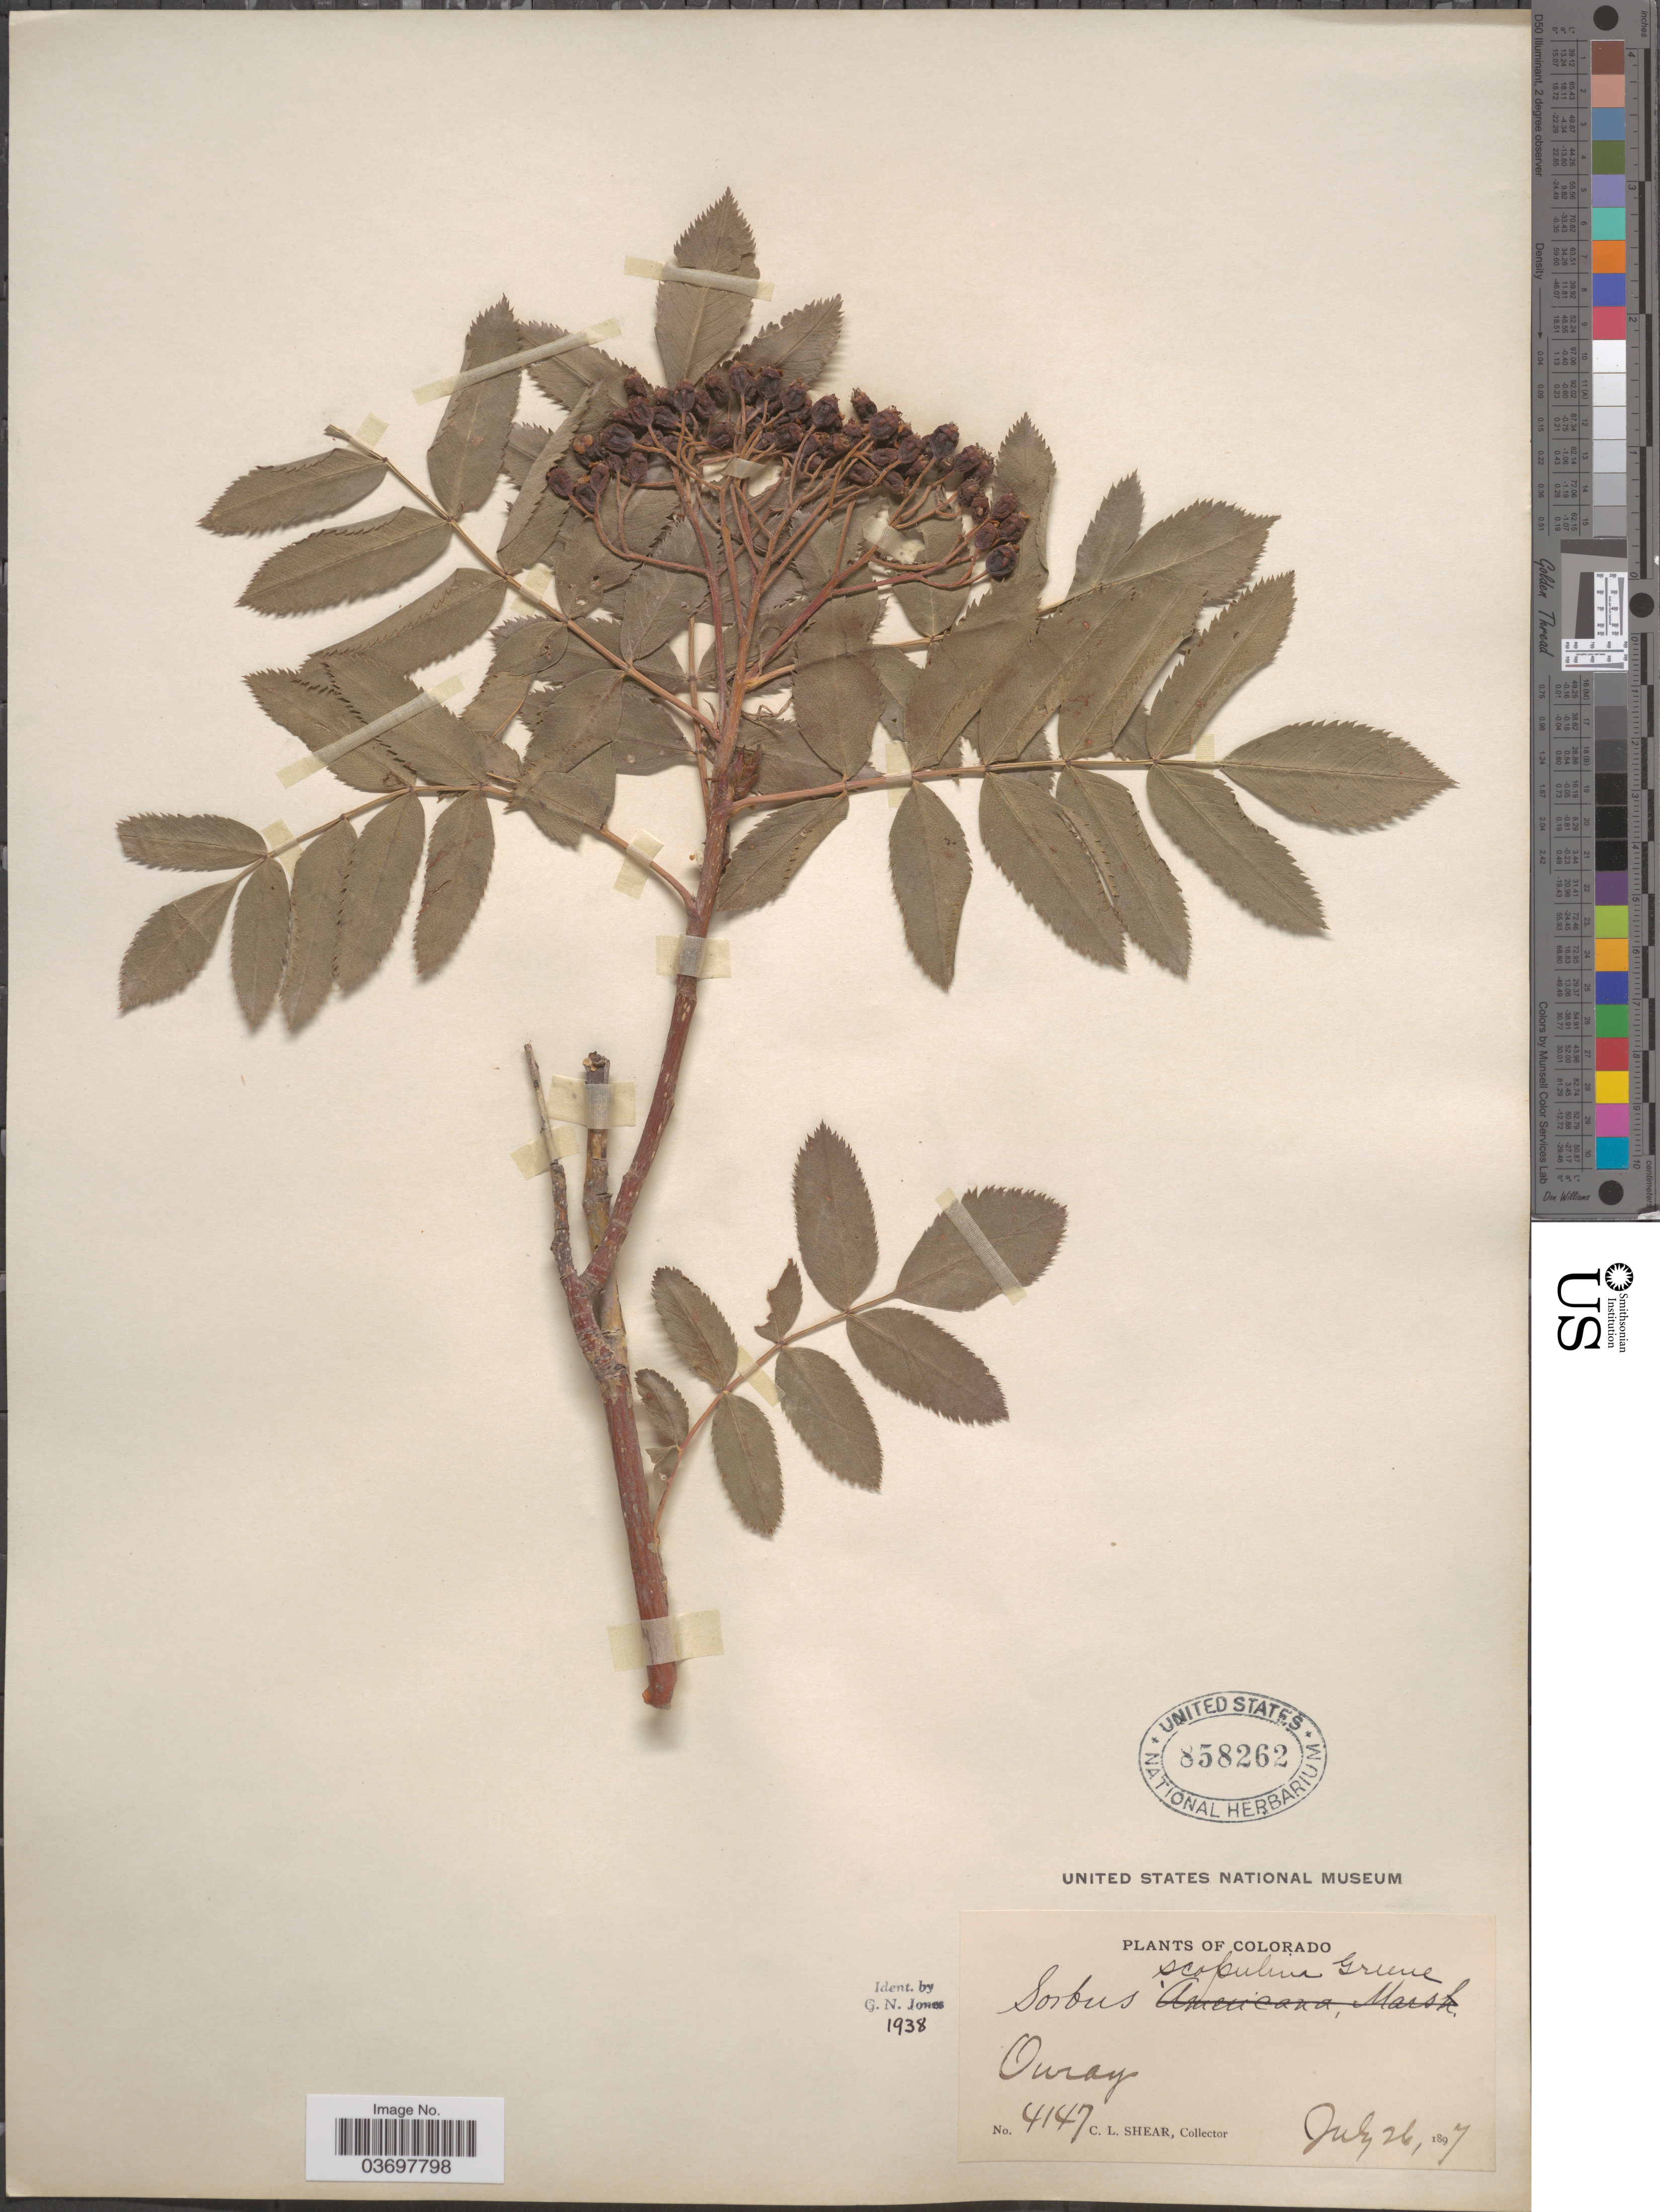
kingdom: Plantae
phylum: Tracheophyta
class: Magnoliopsida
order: Rosales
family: Rosaceae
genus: Sorbus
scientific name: Sorbus scopulina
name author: Greene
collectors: C. L. Shear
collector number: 4147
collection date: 1897-07-26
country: United States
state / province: Colorado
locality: Ouray.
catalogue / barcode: US 858262